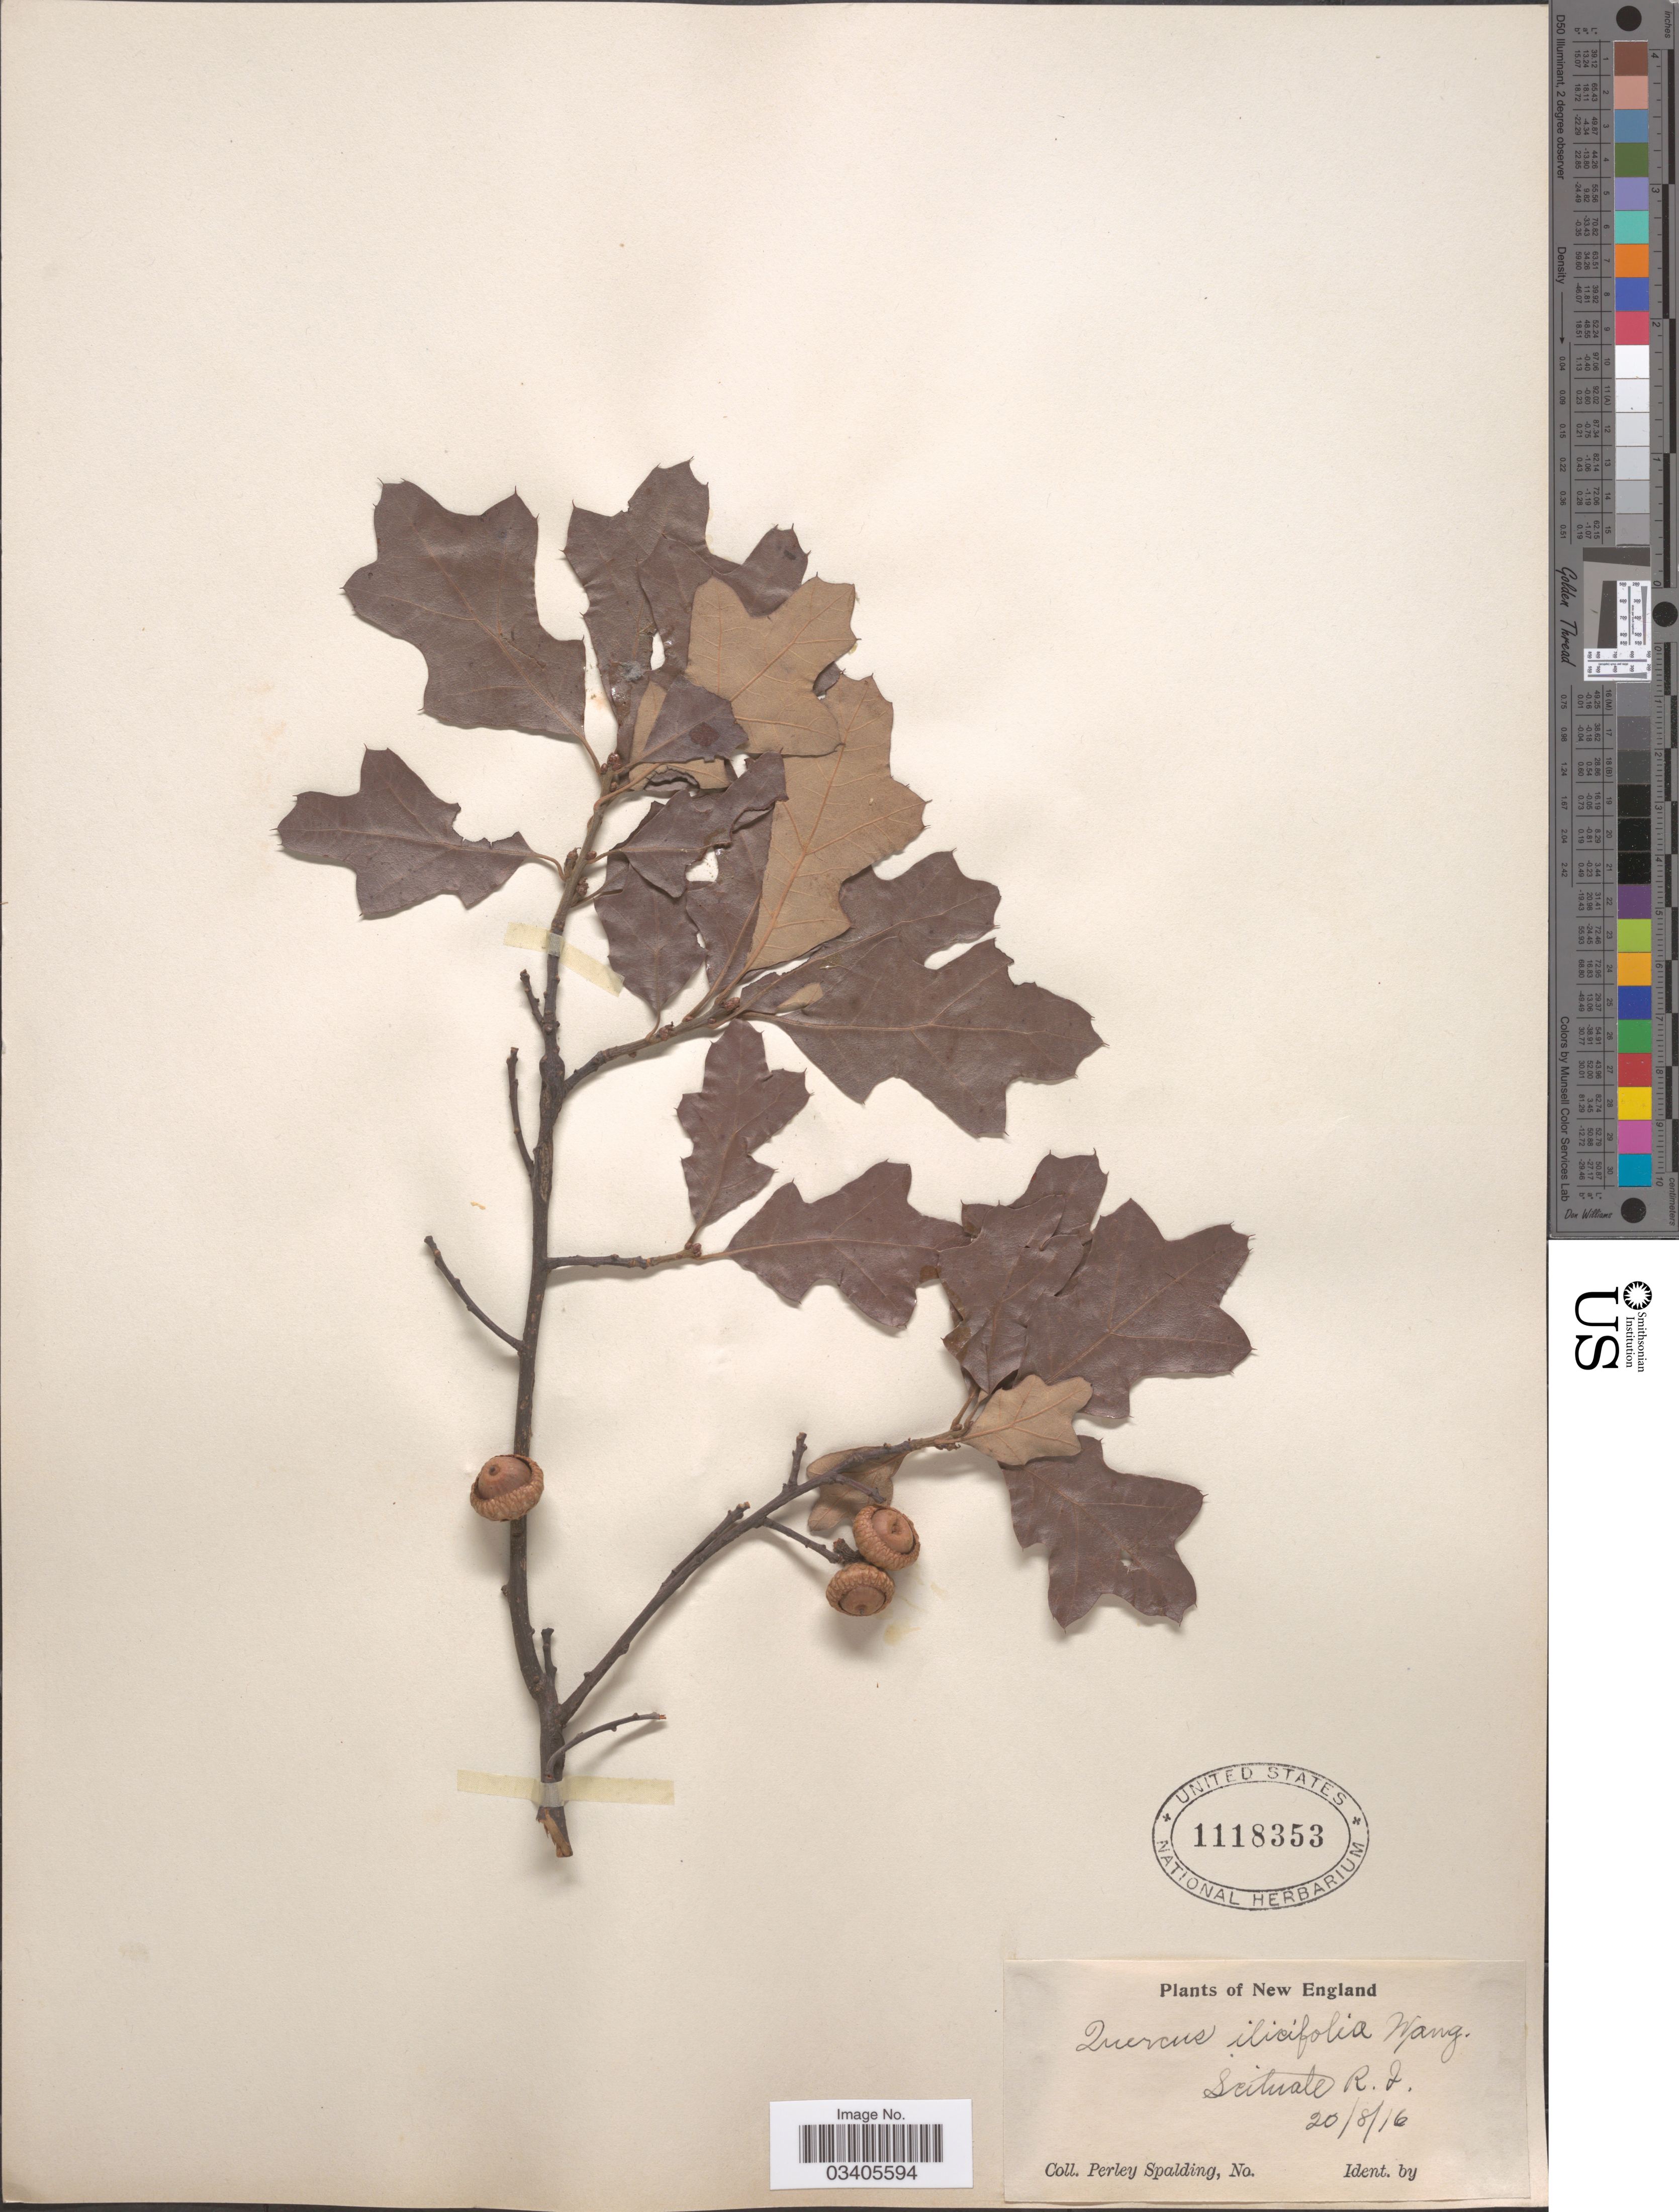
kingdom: Plantae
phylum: Tracheophyta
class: Magnoliopsida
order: Fagales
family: Fagaceae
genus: Quercus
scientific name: Quercus ilicifolia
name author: Wangenh.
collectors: P. Spalding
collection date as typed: Transcribed d/m/y: 20/8/16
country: United States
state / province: Rhode Island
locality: New England. Scituate R.I.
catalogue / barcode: US 1118353